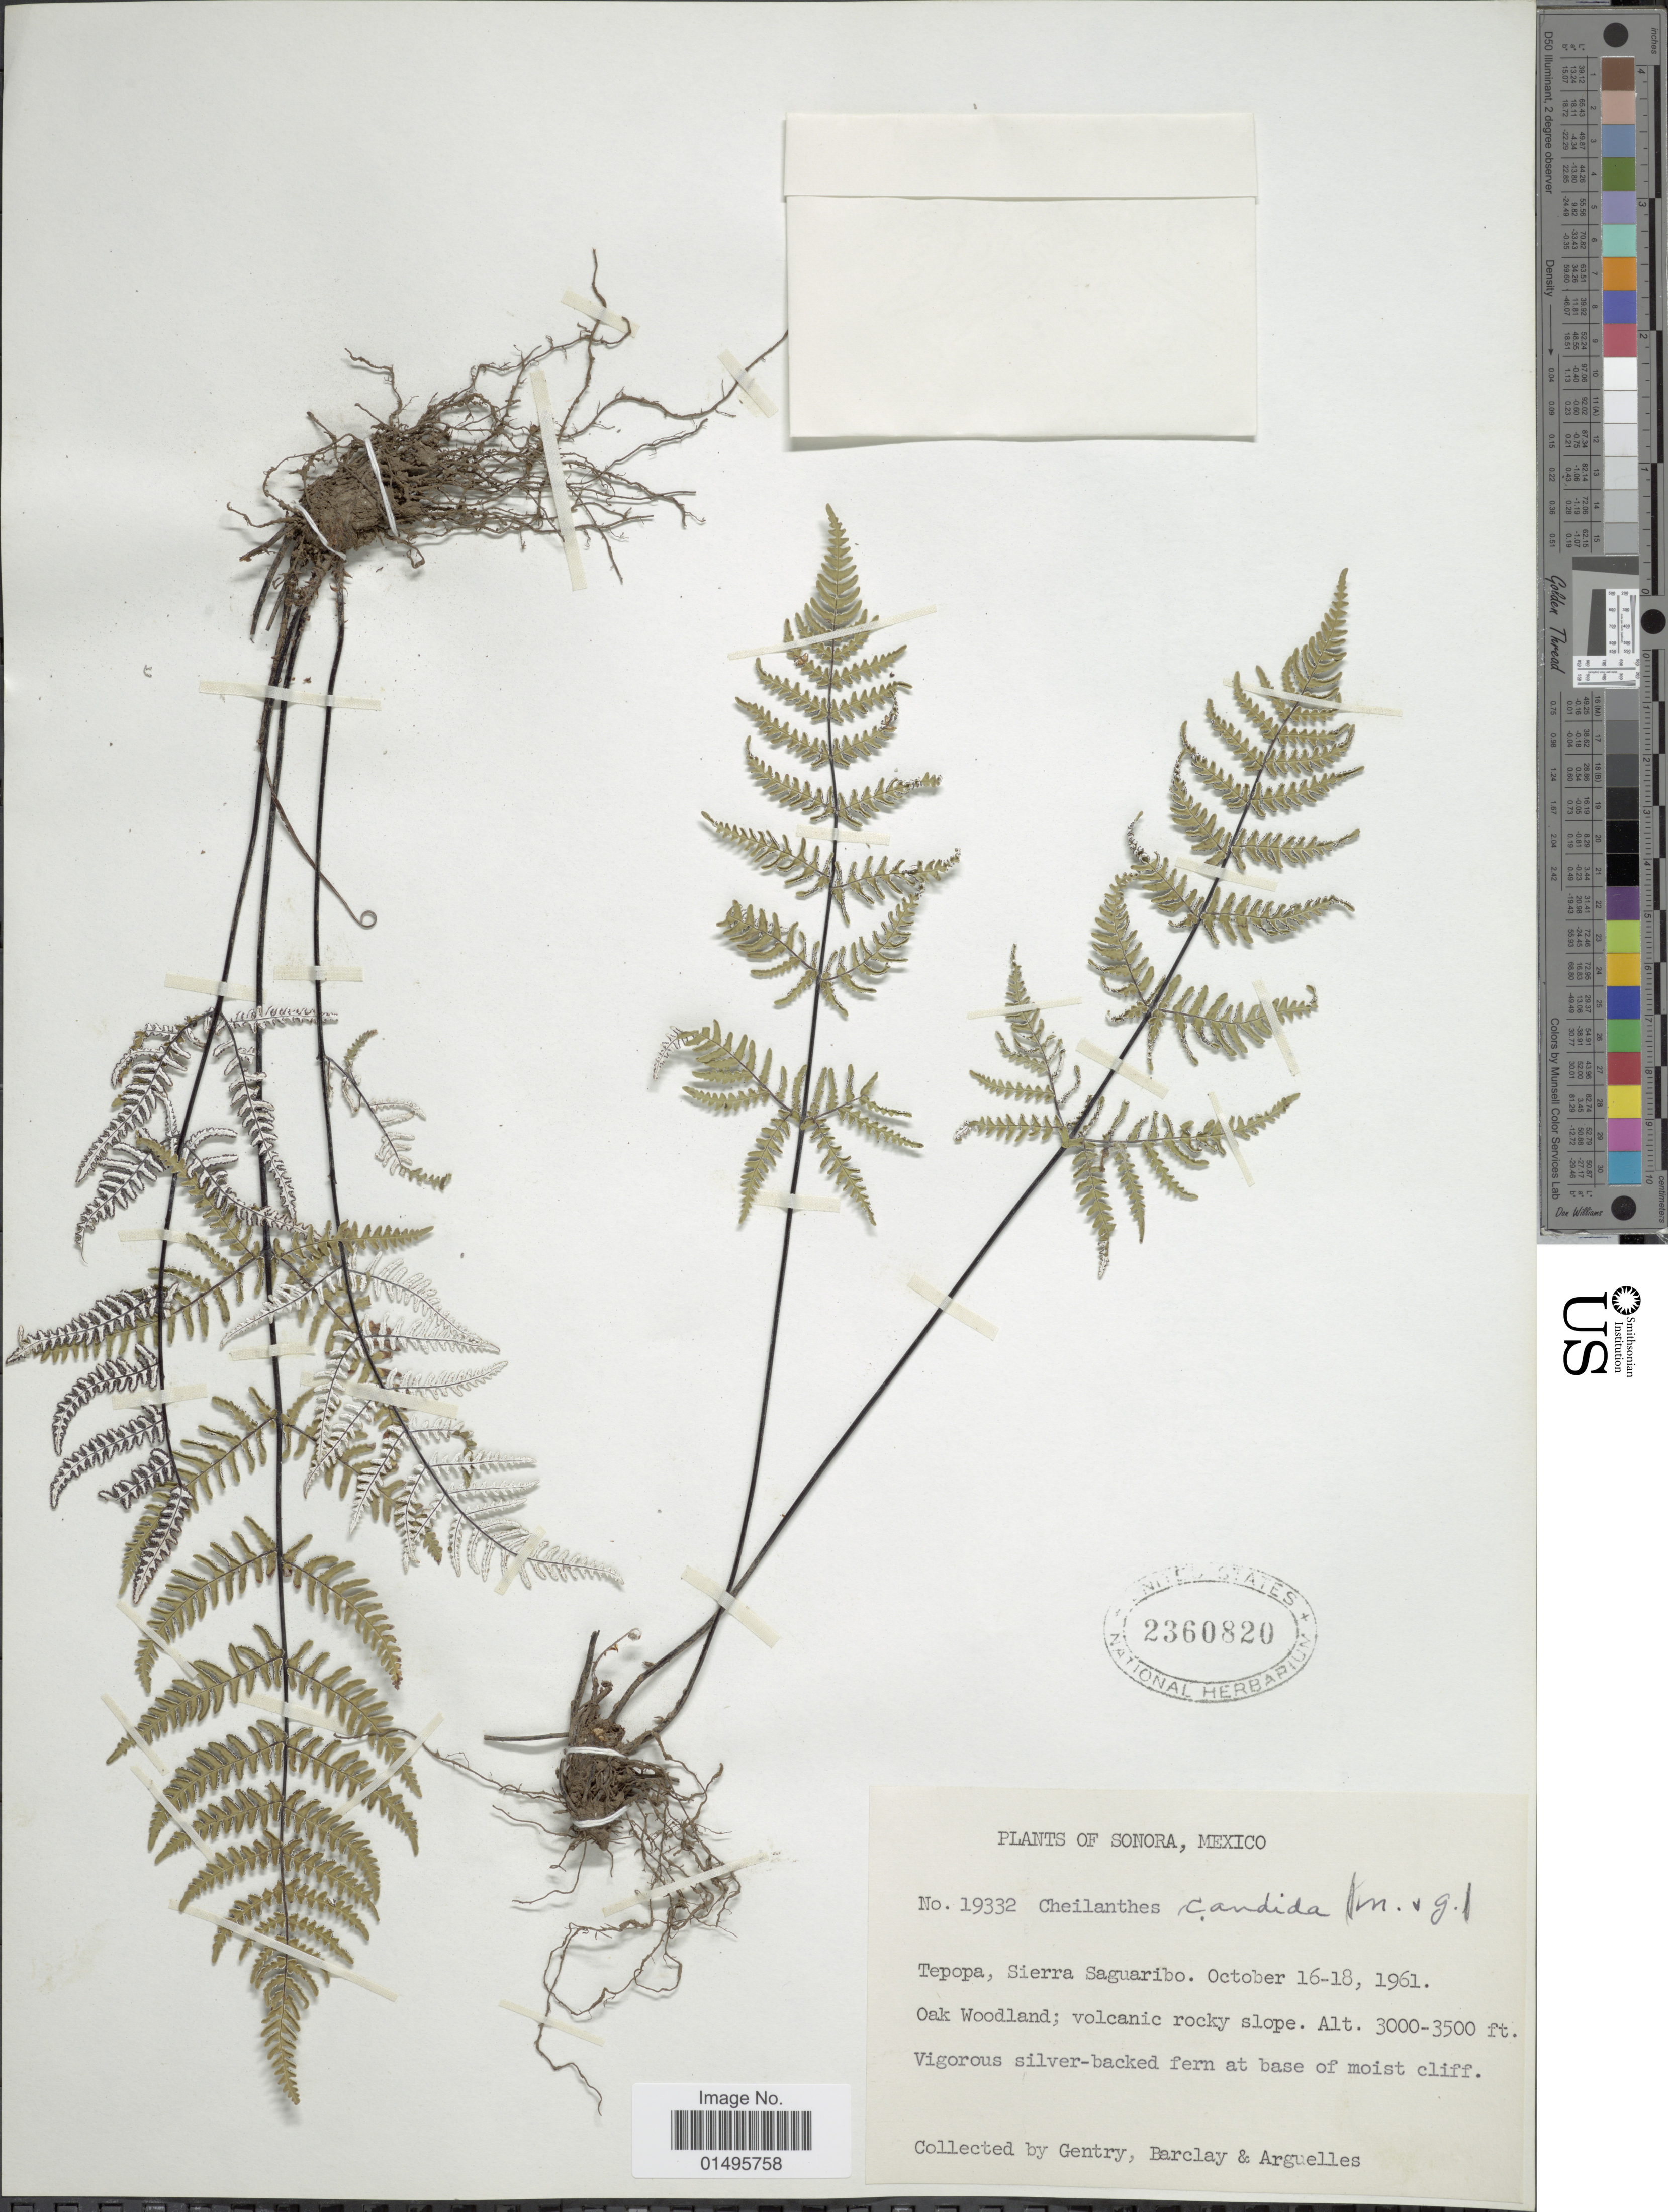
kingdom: Plantae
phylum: Tracheophyta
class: Polypodiopsida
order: Polypodiales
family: Pteridaceae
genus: Notholaena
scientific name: Notholaena candida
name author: (M. Martens) Hook.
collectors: Gentry, --, -- Barclay & Arguelles, --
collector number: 19332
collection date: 1961-10-16/1961-10-18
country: Mexico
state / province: Sonora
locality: Tepopa, Sierra Saguaribo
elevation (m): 914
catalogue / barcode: US 2360820